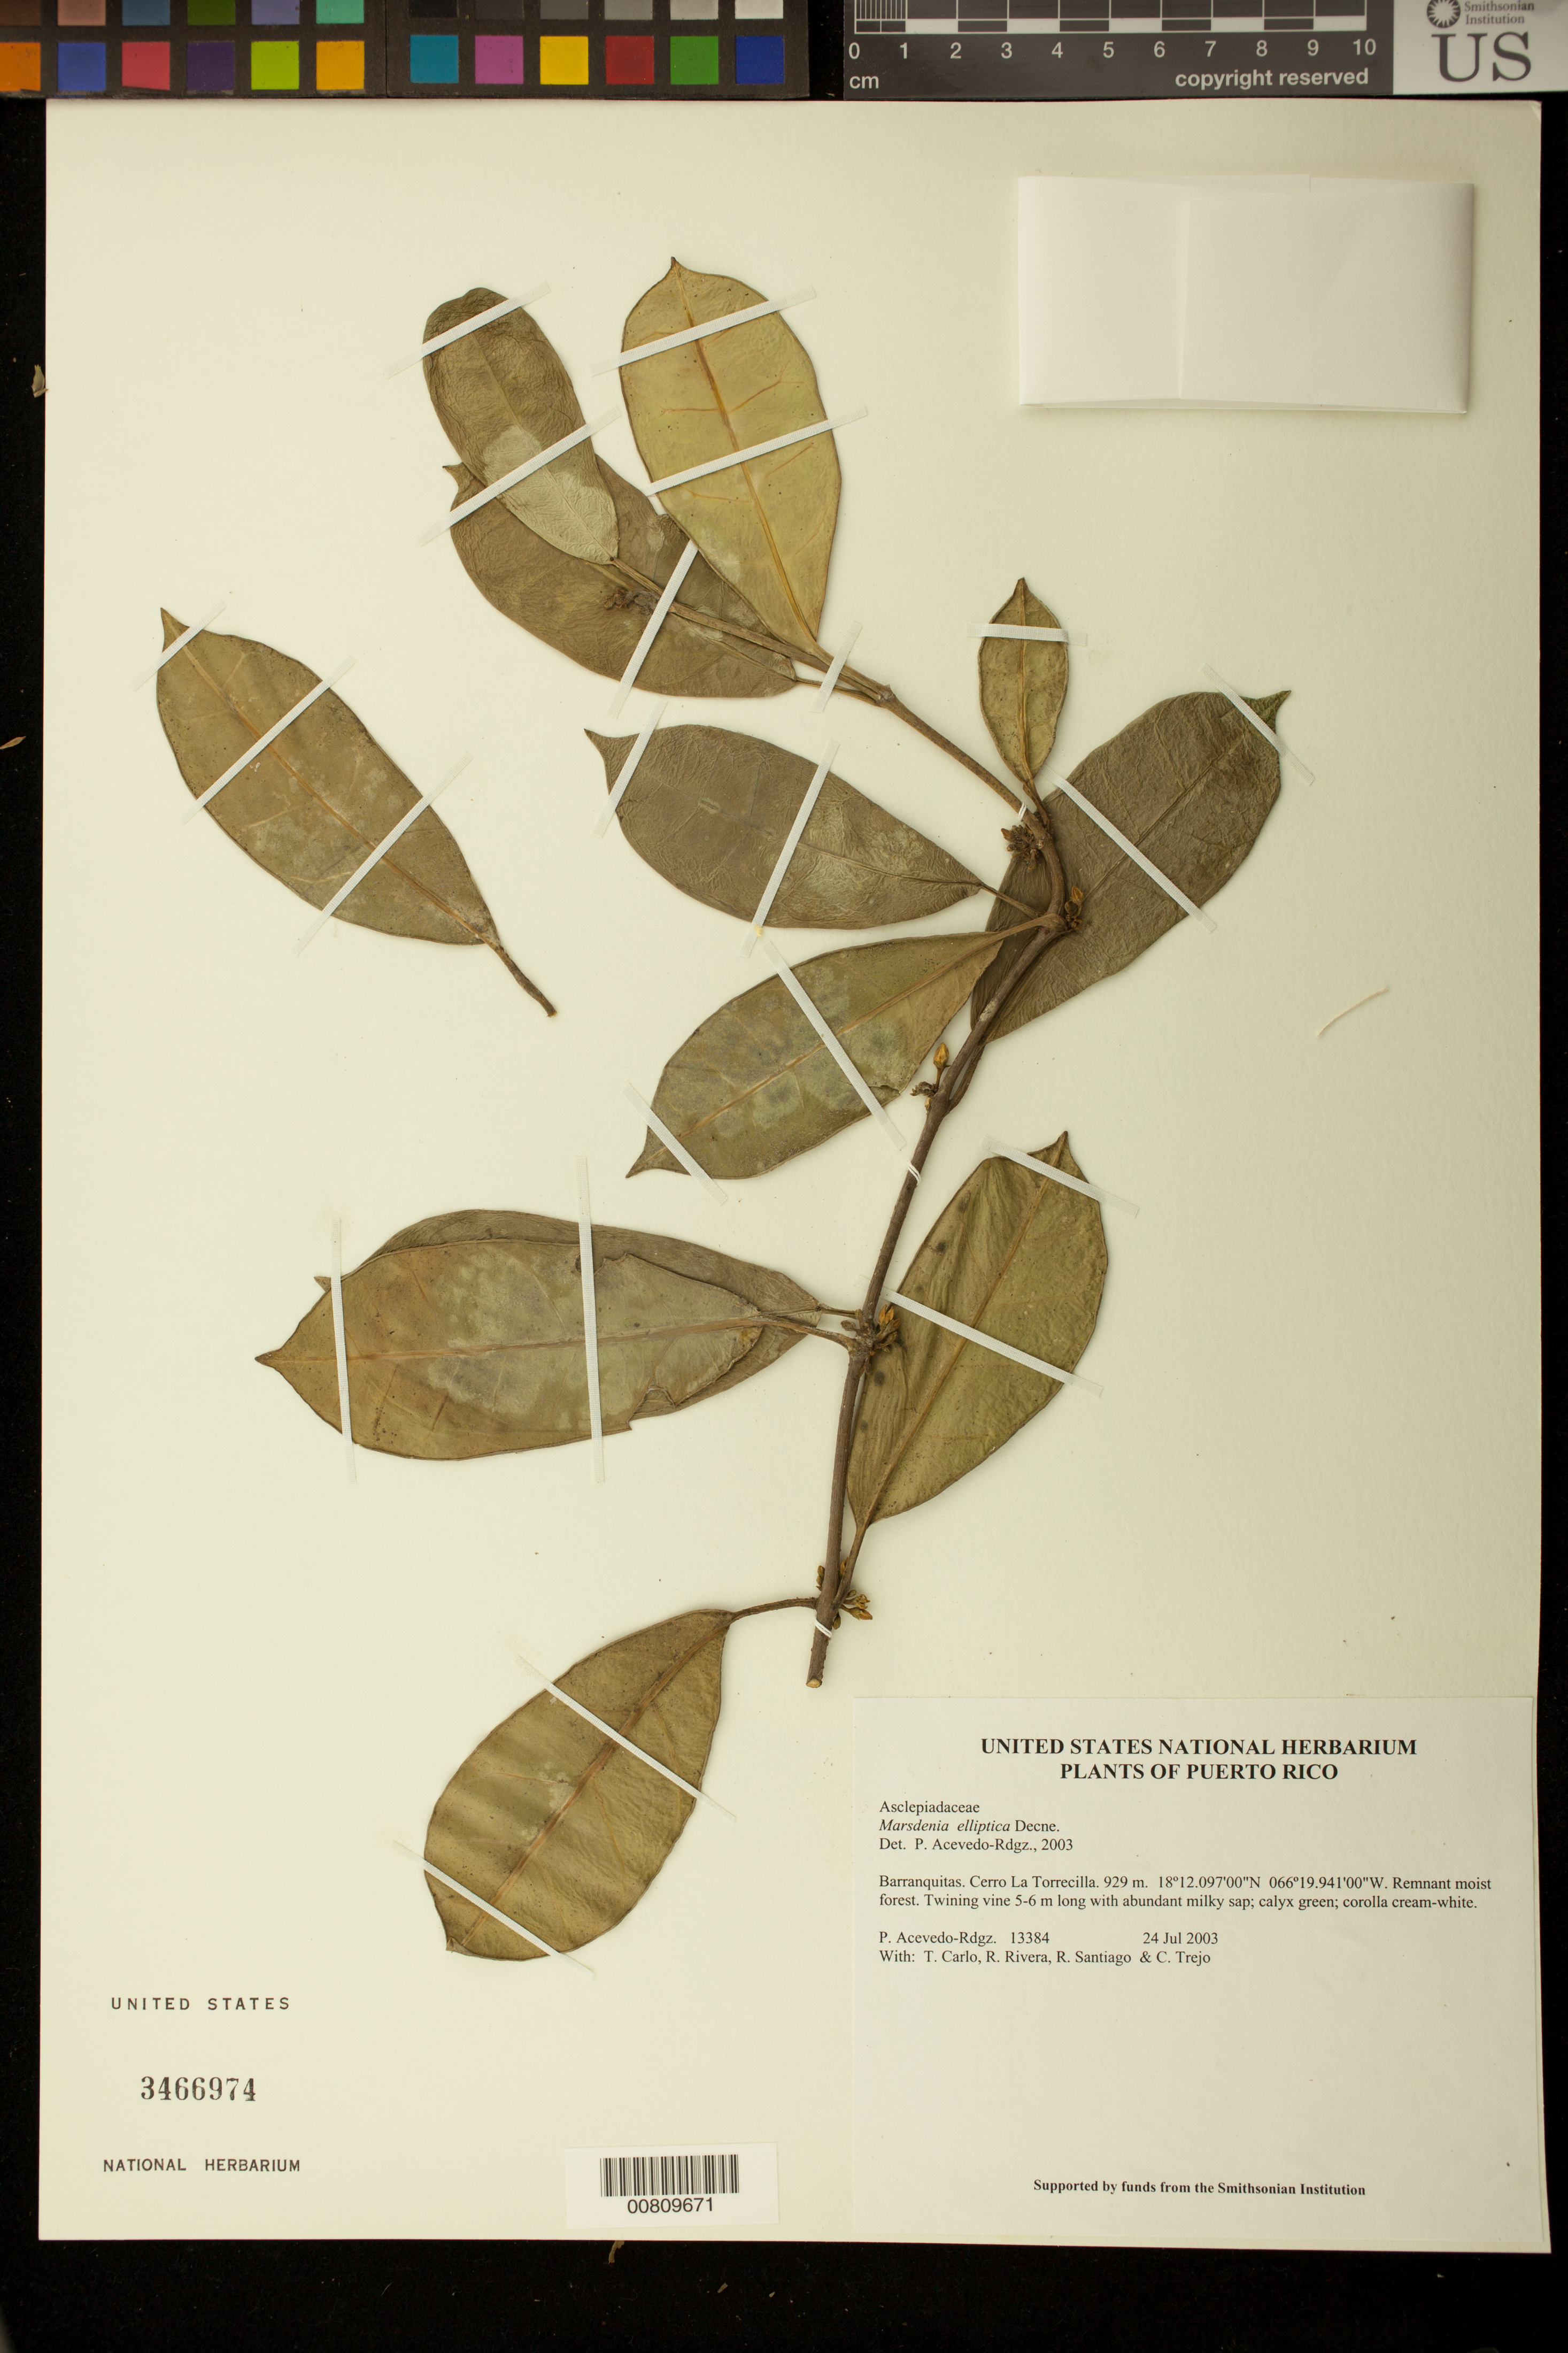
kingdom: Plantae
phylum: Tracheophyta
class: Magnoliopsida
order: Gentianales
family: Apocynaceae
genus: Marsdenia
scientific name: Marsdenia elliptica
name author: Decne.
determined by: Acevedo-Rodríguez, P., (BOT), Smithsonian Institution - National Museum of Natural History (UNITED STATES)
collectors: P. Acevedo-Rodr., T. Carlo, R. Rivera, R. Santiago & C. Trejo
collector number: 13384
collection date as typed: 24 Jul 2003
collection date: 2003-07-24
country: Puerto Rico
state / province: Barranquitas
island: Puerto Rico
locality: Barranquitas. Cerro La Torrecilla.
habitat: Remnant moist forest.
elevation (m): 929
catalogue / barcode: US 3466974